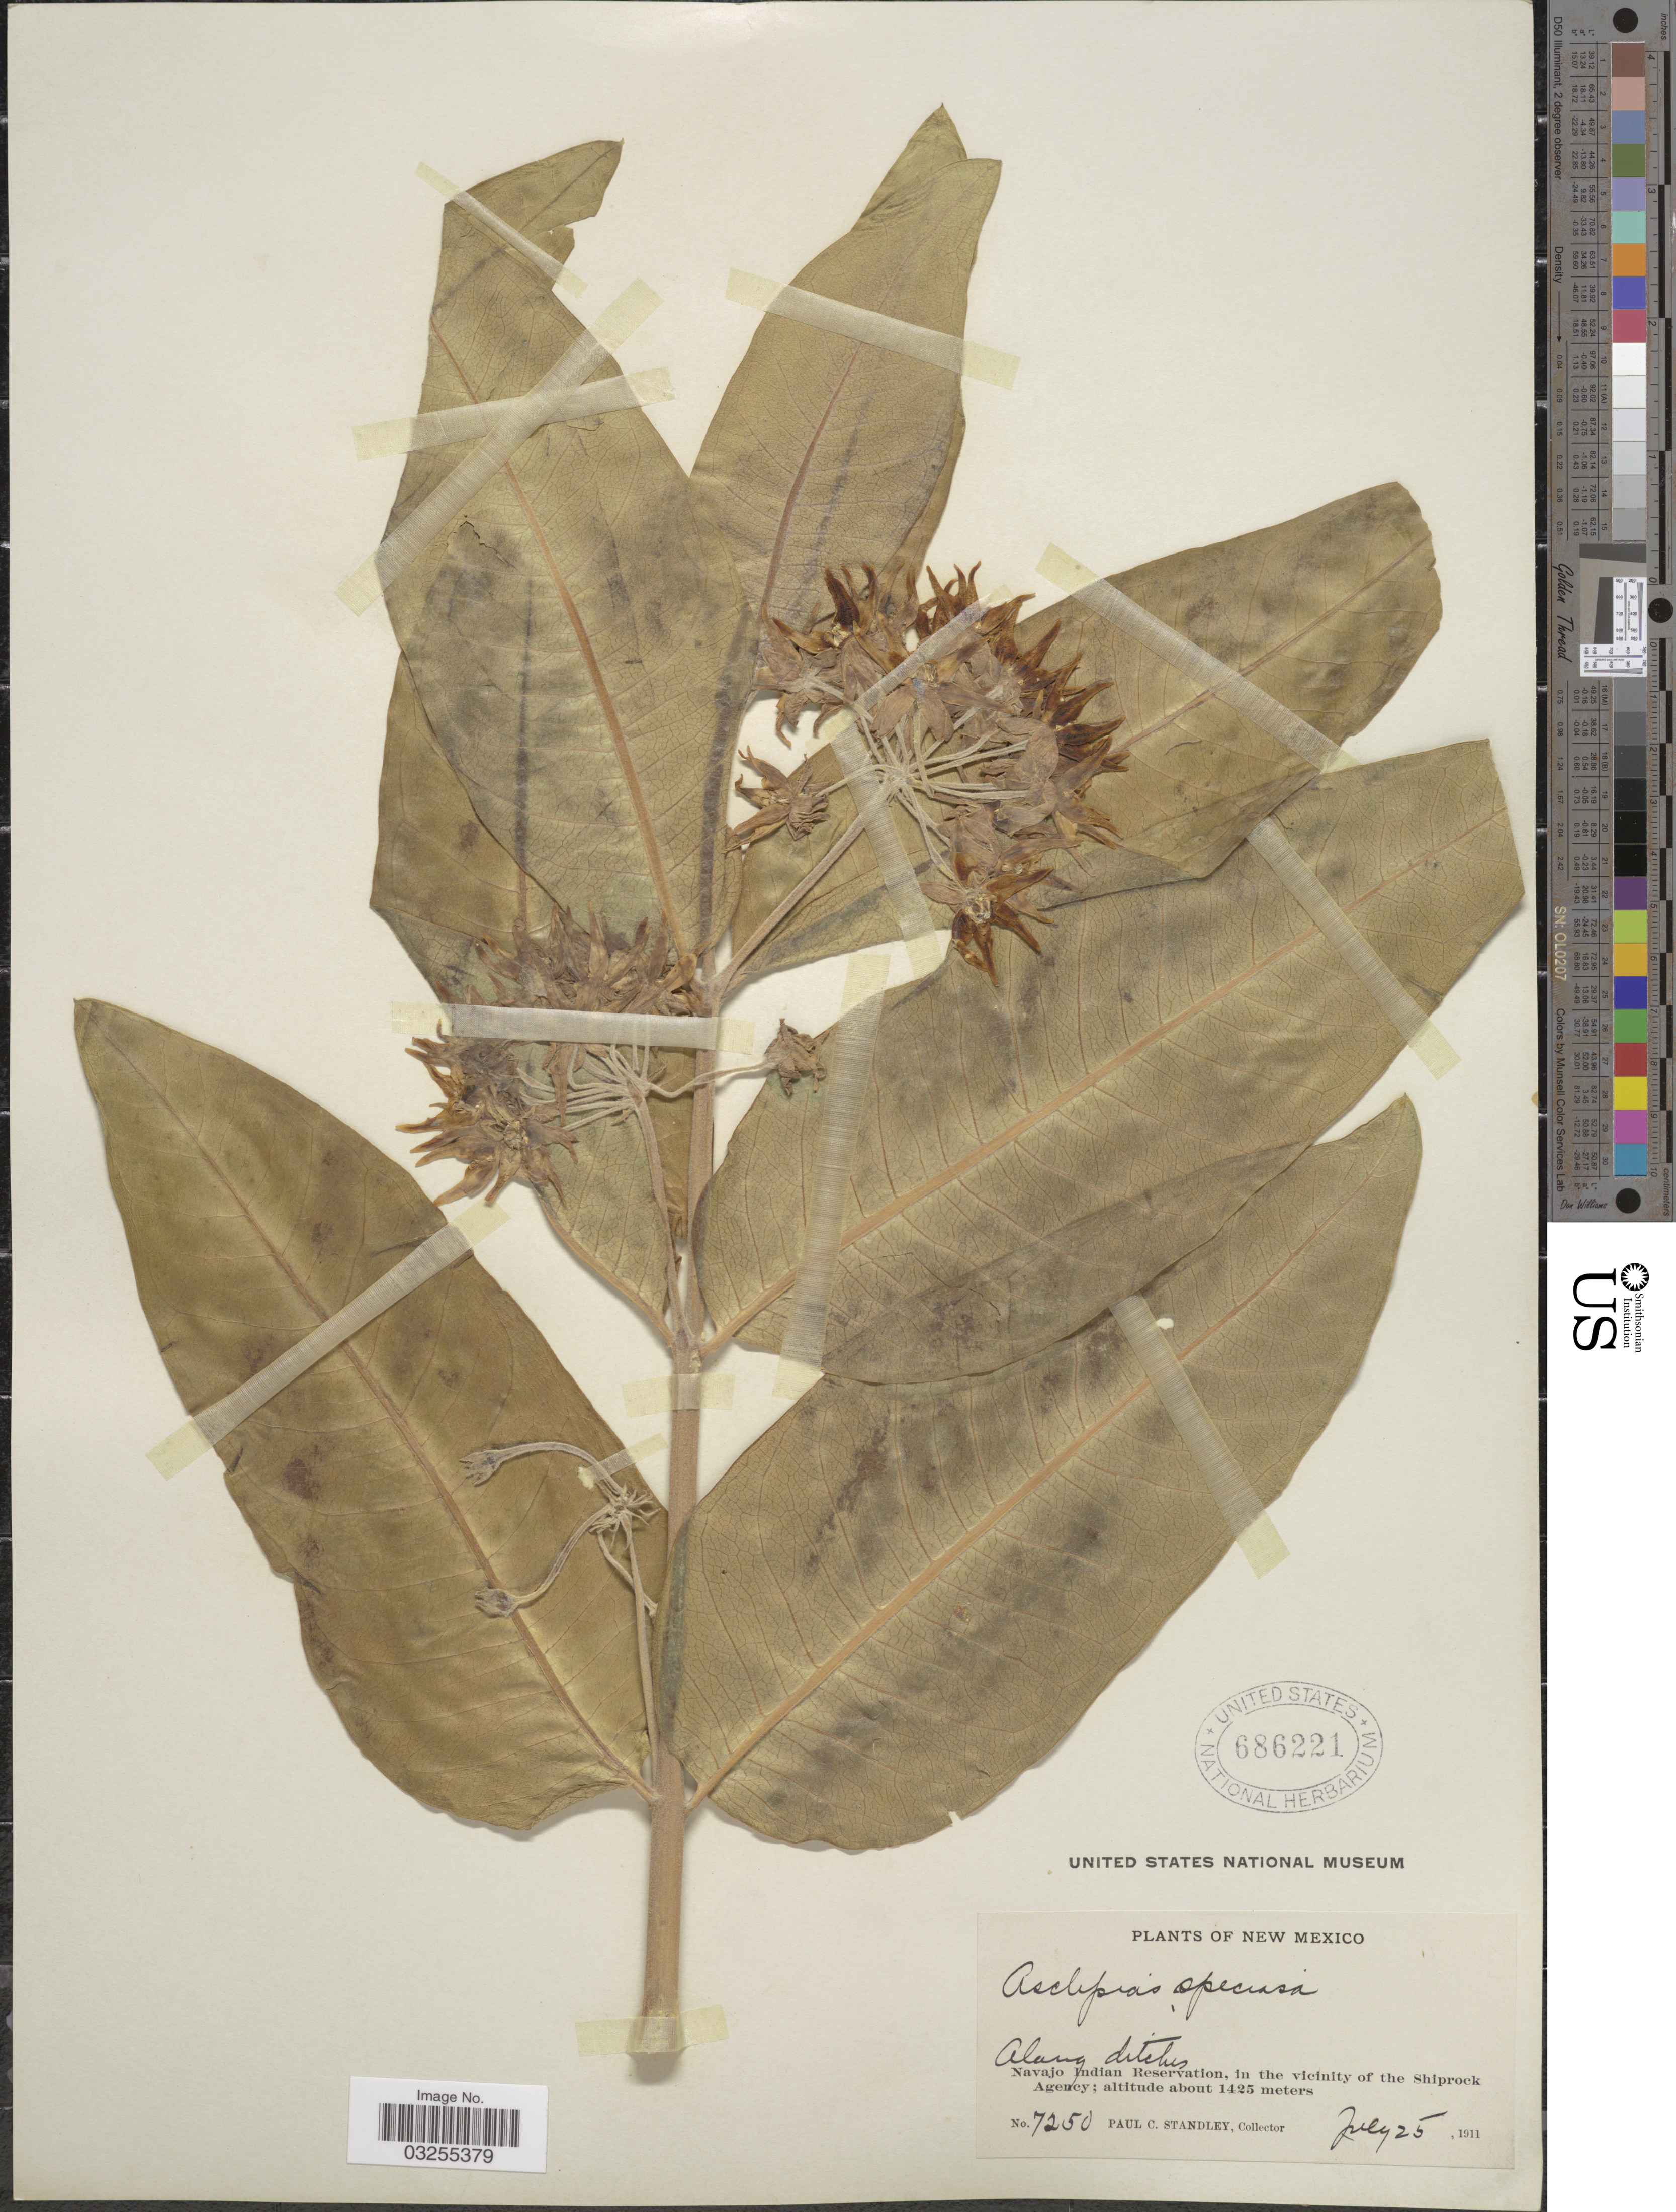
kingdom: Plantae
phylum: Tracheophyta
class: Magnoliopsida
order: Gentianales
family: Apocynaceae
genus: Asclepias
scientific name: Asclepias speciosa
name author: Torr.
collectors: P. C. Standley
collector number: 7250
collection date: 1911-07-25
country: United States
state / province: New Mexico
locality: Navajo Indian Reservation, in the vicinity of the Shiprock Agency.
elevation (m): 1425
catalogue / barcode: US 686221